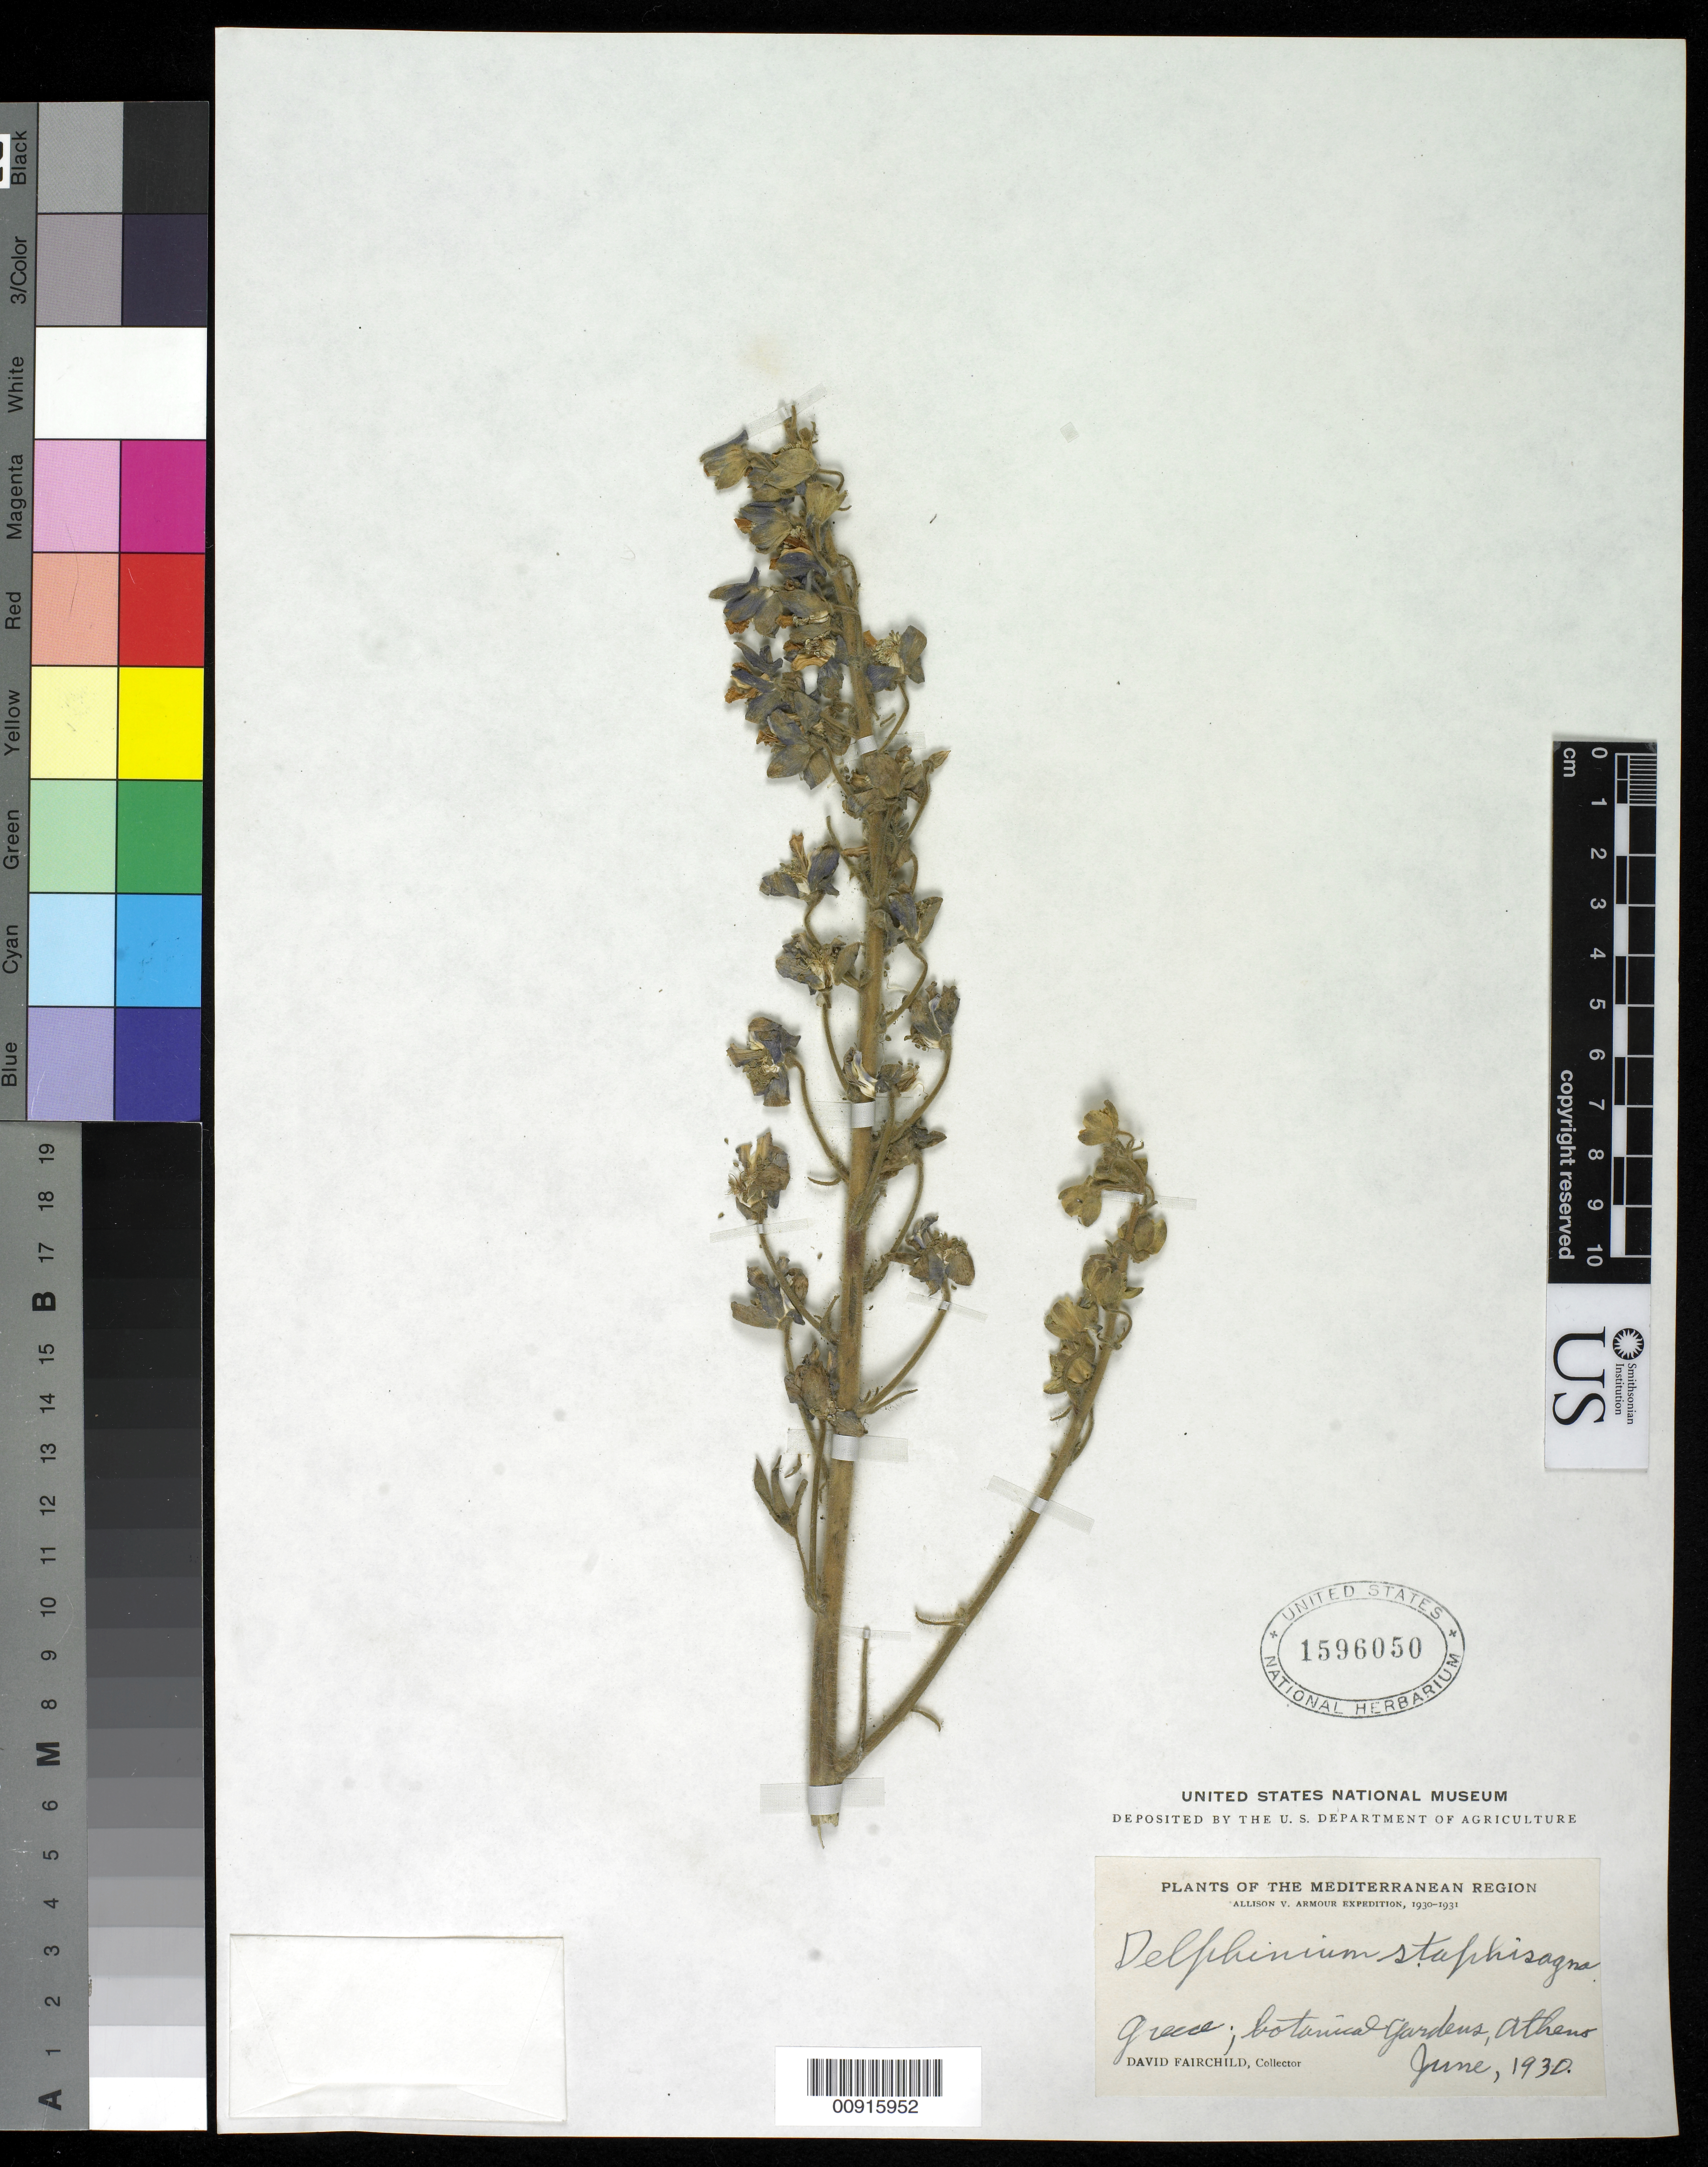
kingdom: Plantae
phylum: Tracheophyta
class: Magnoliopsida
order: Ranunculales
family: Ranunculaceae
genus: Delphinium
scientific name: Delphinium staphisagria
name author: L.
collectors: D. Fairchild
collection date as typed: Jun 1930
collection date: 1930-06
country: Greece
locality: Botanical gardens, Athens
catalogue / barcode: US 1596050